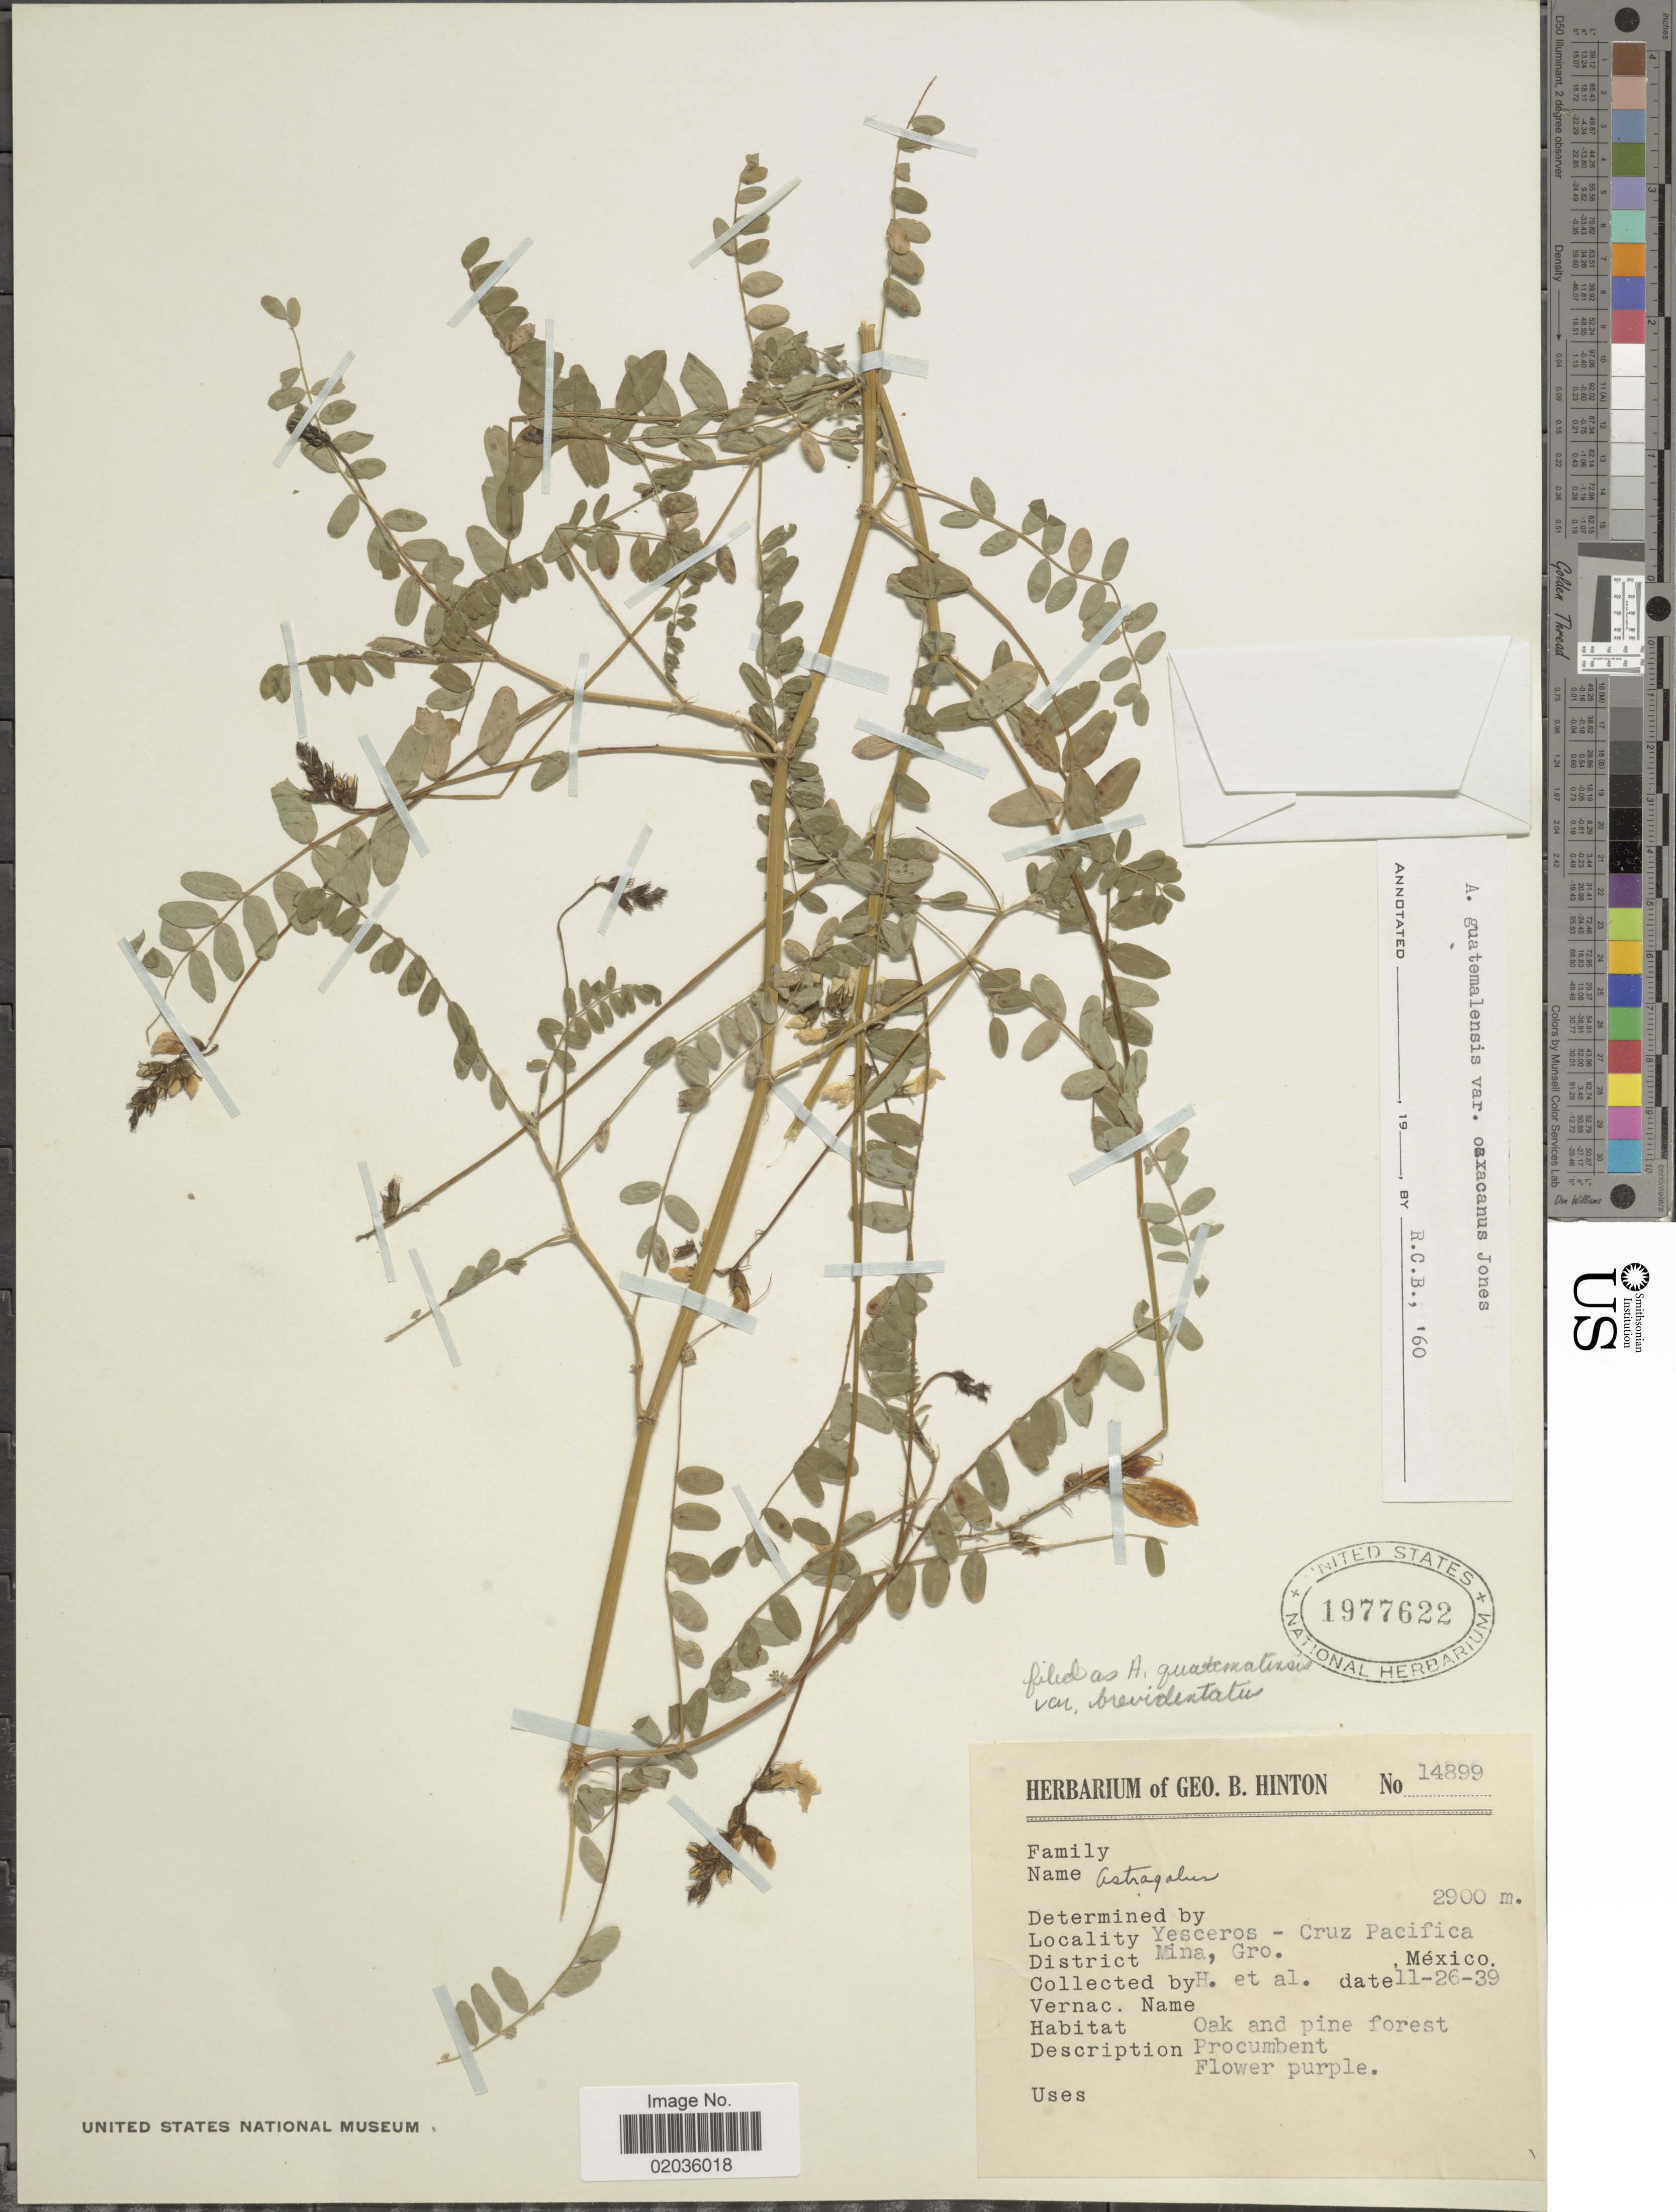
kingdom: Plantae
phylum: Tracheophyta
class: Magnoliopsida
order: Fabales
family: Fabaceae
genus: Astragalus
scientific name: Astragalus guatemalensis var. brevidentatus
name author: (Hemsl.) Barneby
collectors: G. B. Hinton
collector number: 14899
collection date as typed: Transcribed d/m/y: 26/11/39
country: Mexico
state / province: Guerrero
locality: Yesceros - Cruz Pacifica, Mina, Gro.Mexico.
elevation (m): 2900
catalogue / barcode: US 1977622